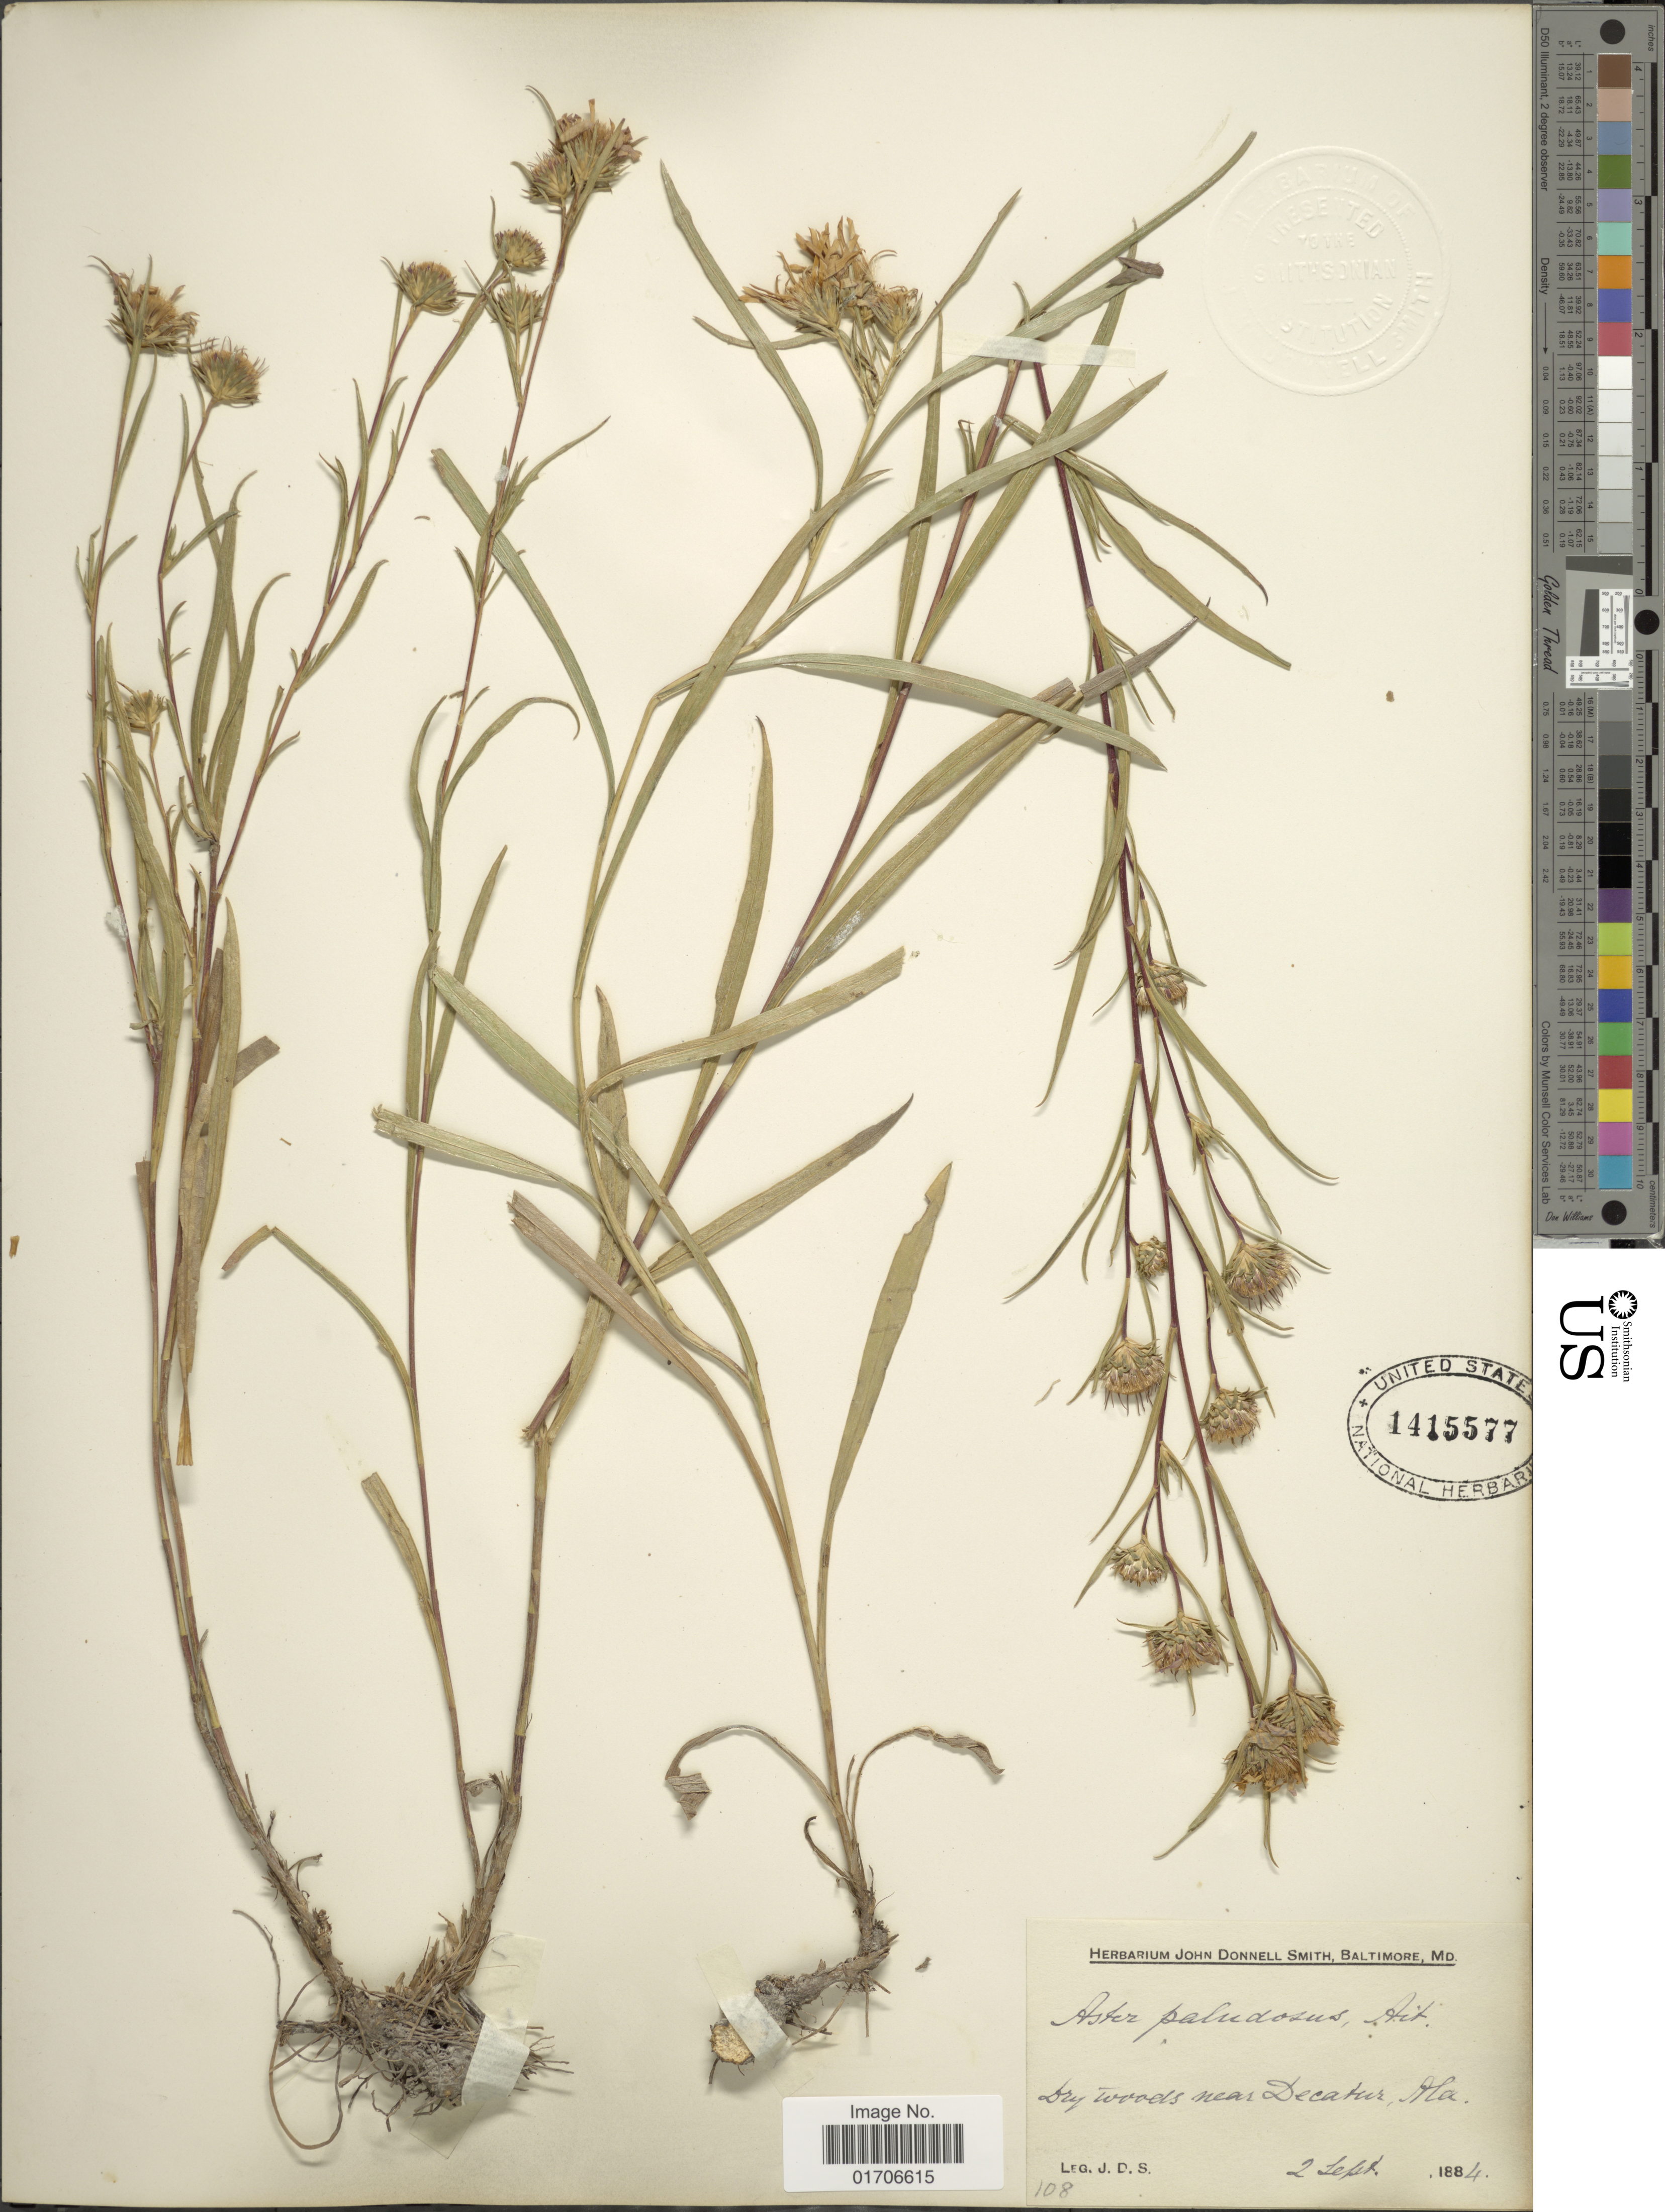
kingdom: Plantae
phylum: Tracheophyta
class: Magnoliopsida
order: Asterales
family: Asteraceae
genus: Eurybia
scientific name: Eurybia paludosa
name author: (Aiton) G.L. Nesom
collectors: J. Donnell Smith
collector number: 108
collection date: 1884-09-02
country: United States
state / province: Alabama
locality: Dry woods near Decatur, Ala.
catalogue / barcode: US 1415577